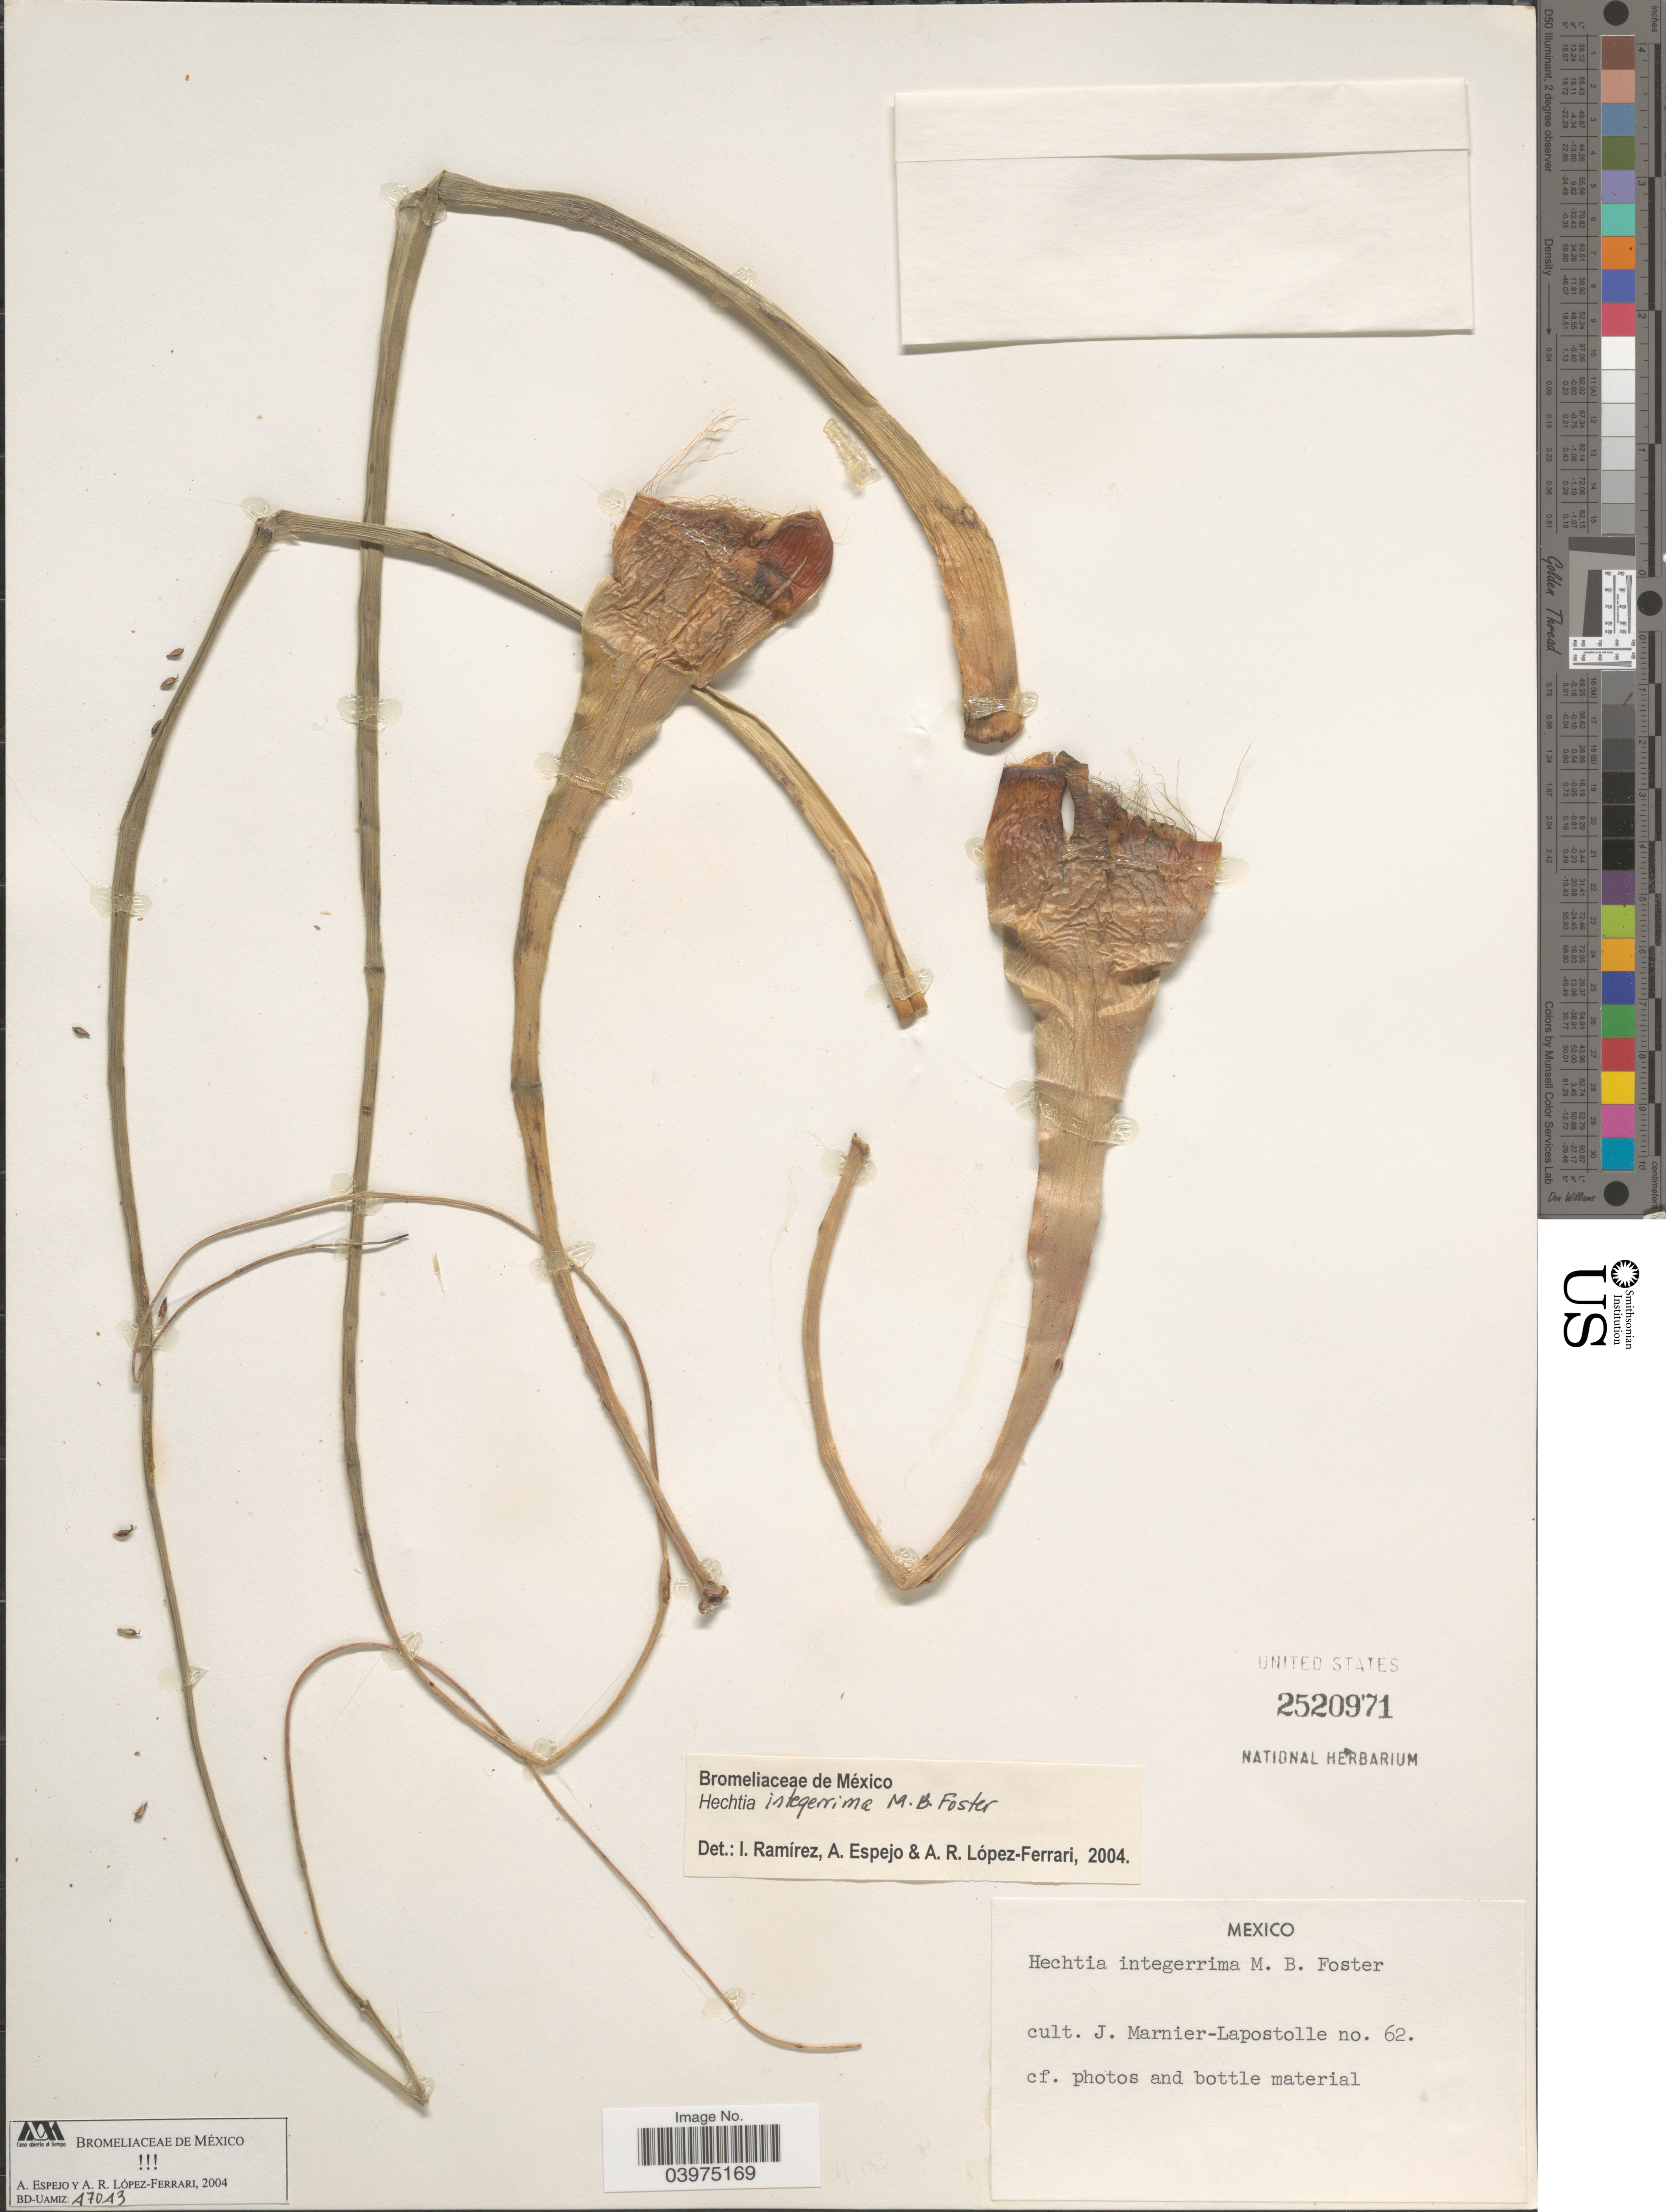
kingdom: Plantae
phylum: Tracheophyta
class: Liliopsida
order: Poales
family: Bromeliaceae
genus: Hechtia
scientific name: Hechtia integerrima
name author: M.B. Foster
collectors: J. Marnier-Lapostolle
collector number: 62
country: Mexico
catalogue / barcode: US 2520971